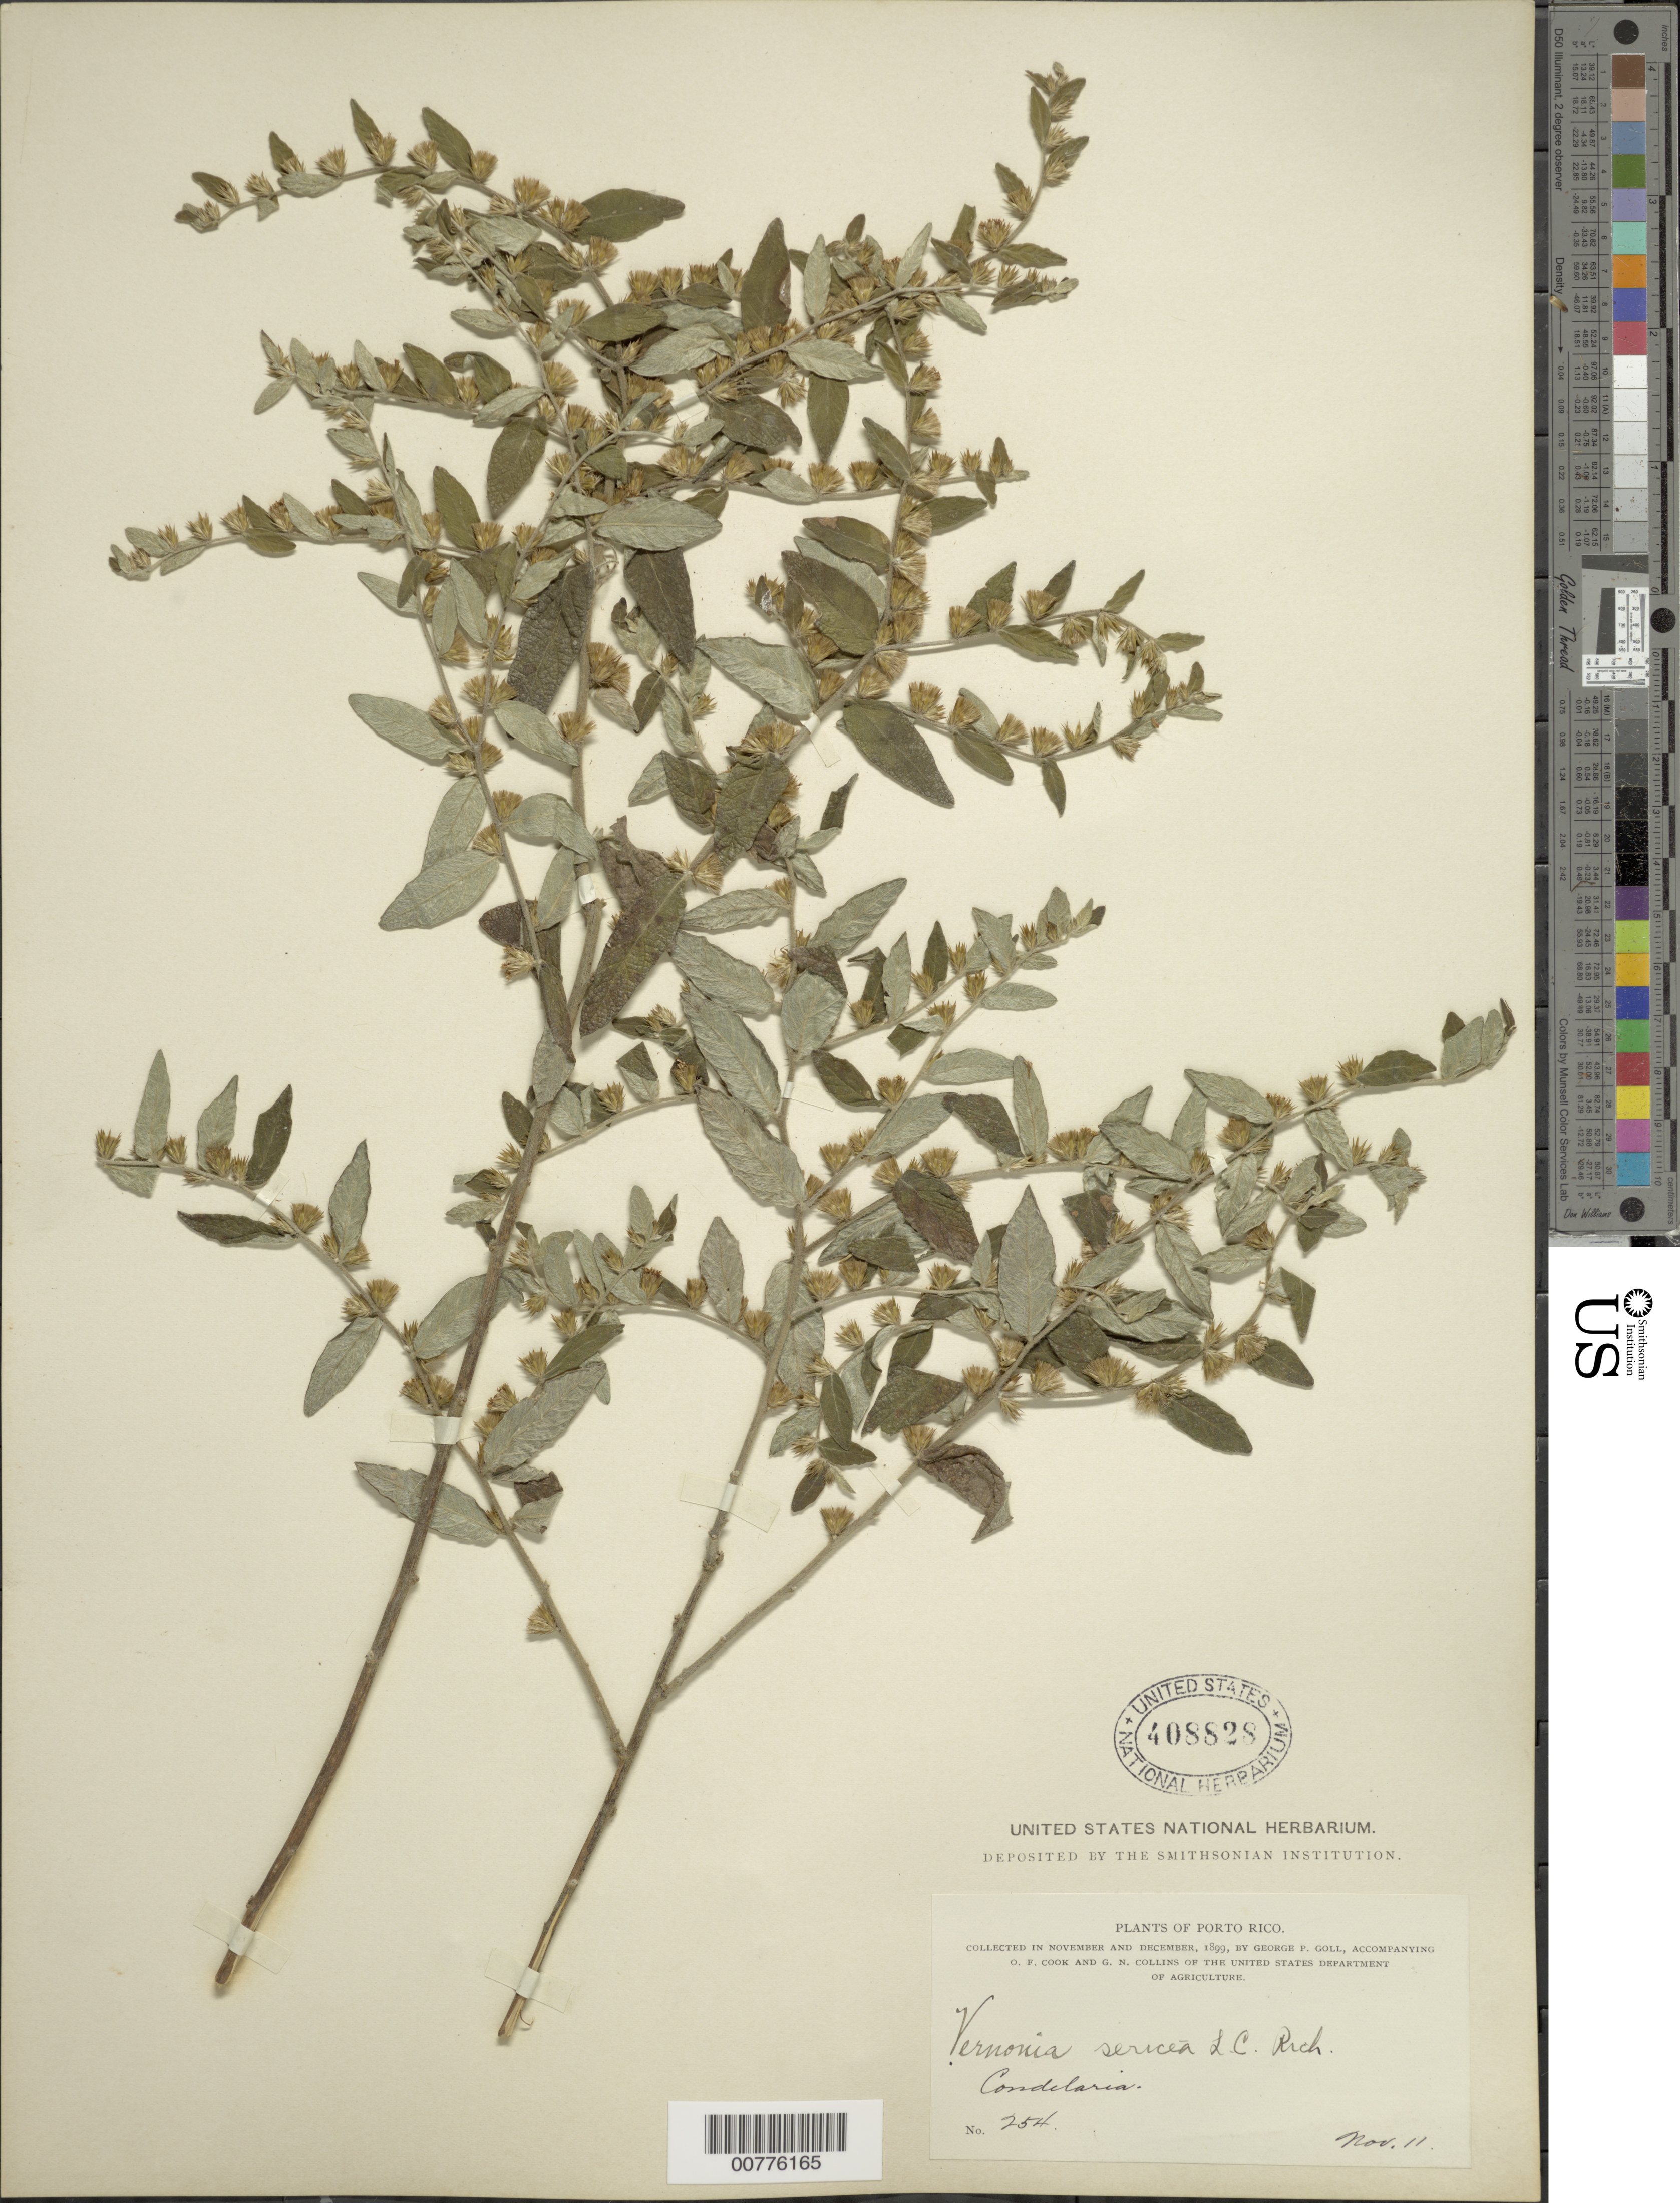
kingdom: Plantae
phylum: Tracheophyta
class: Magnoliopsida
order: Asterales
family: Asteraceae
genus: Lepidaploa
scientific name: Lepidaploa sericea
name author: (Rich.) H. Rob.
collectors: G. Goll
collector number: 254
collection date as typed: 11 Nov 1899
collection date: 1899-11-11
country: Puerto Rico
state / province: Toa Baja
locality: Candelaria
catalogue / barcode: US 408828